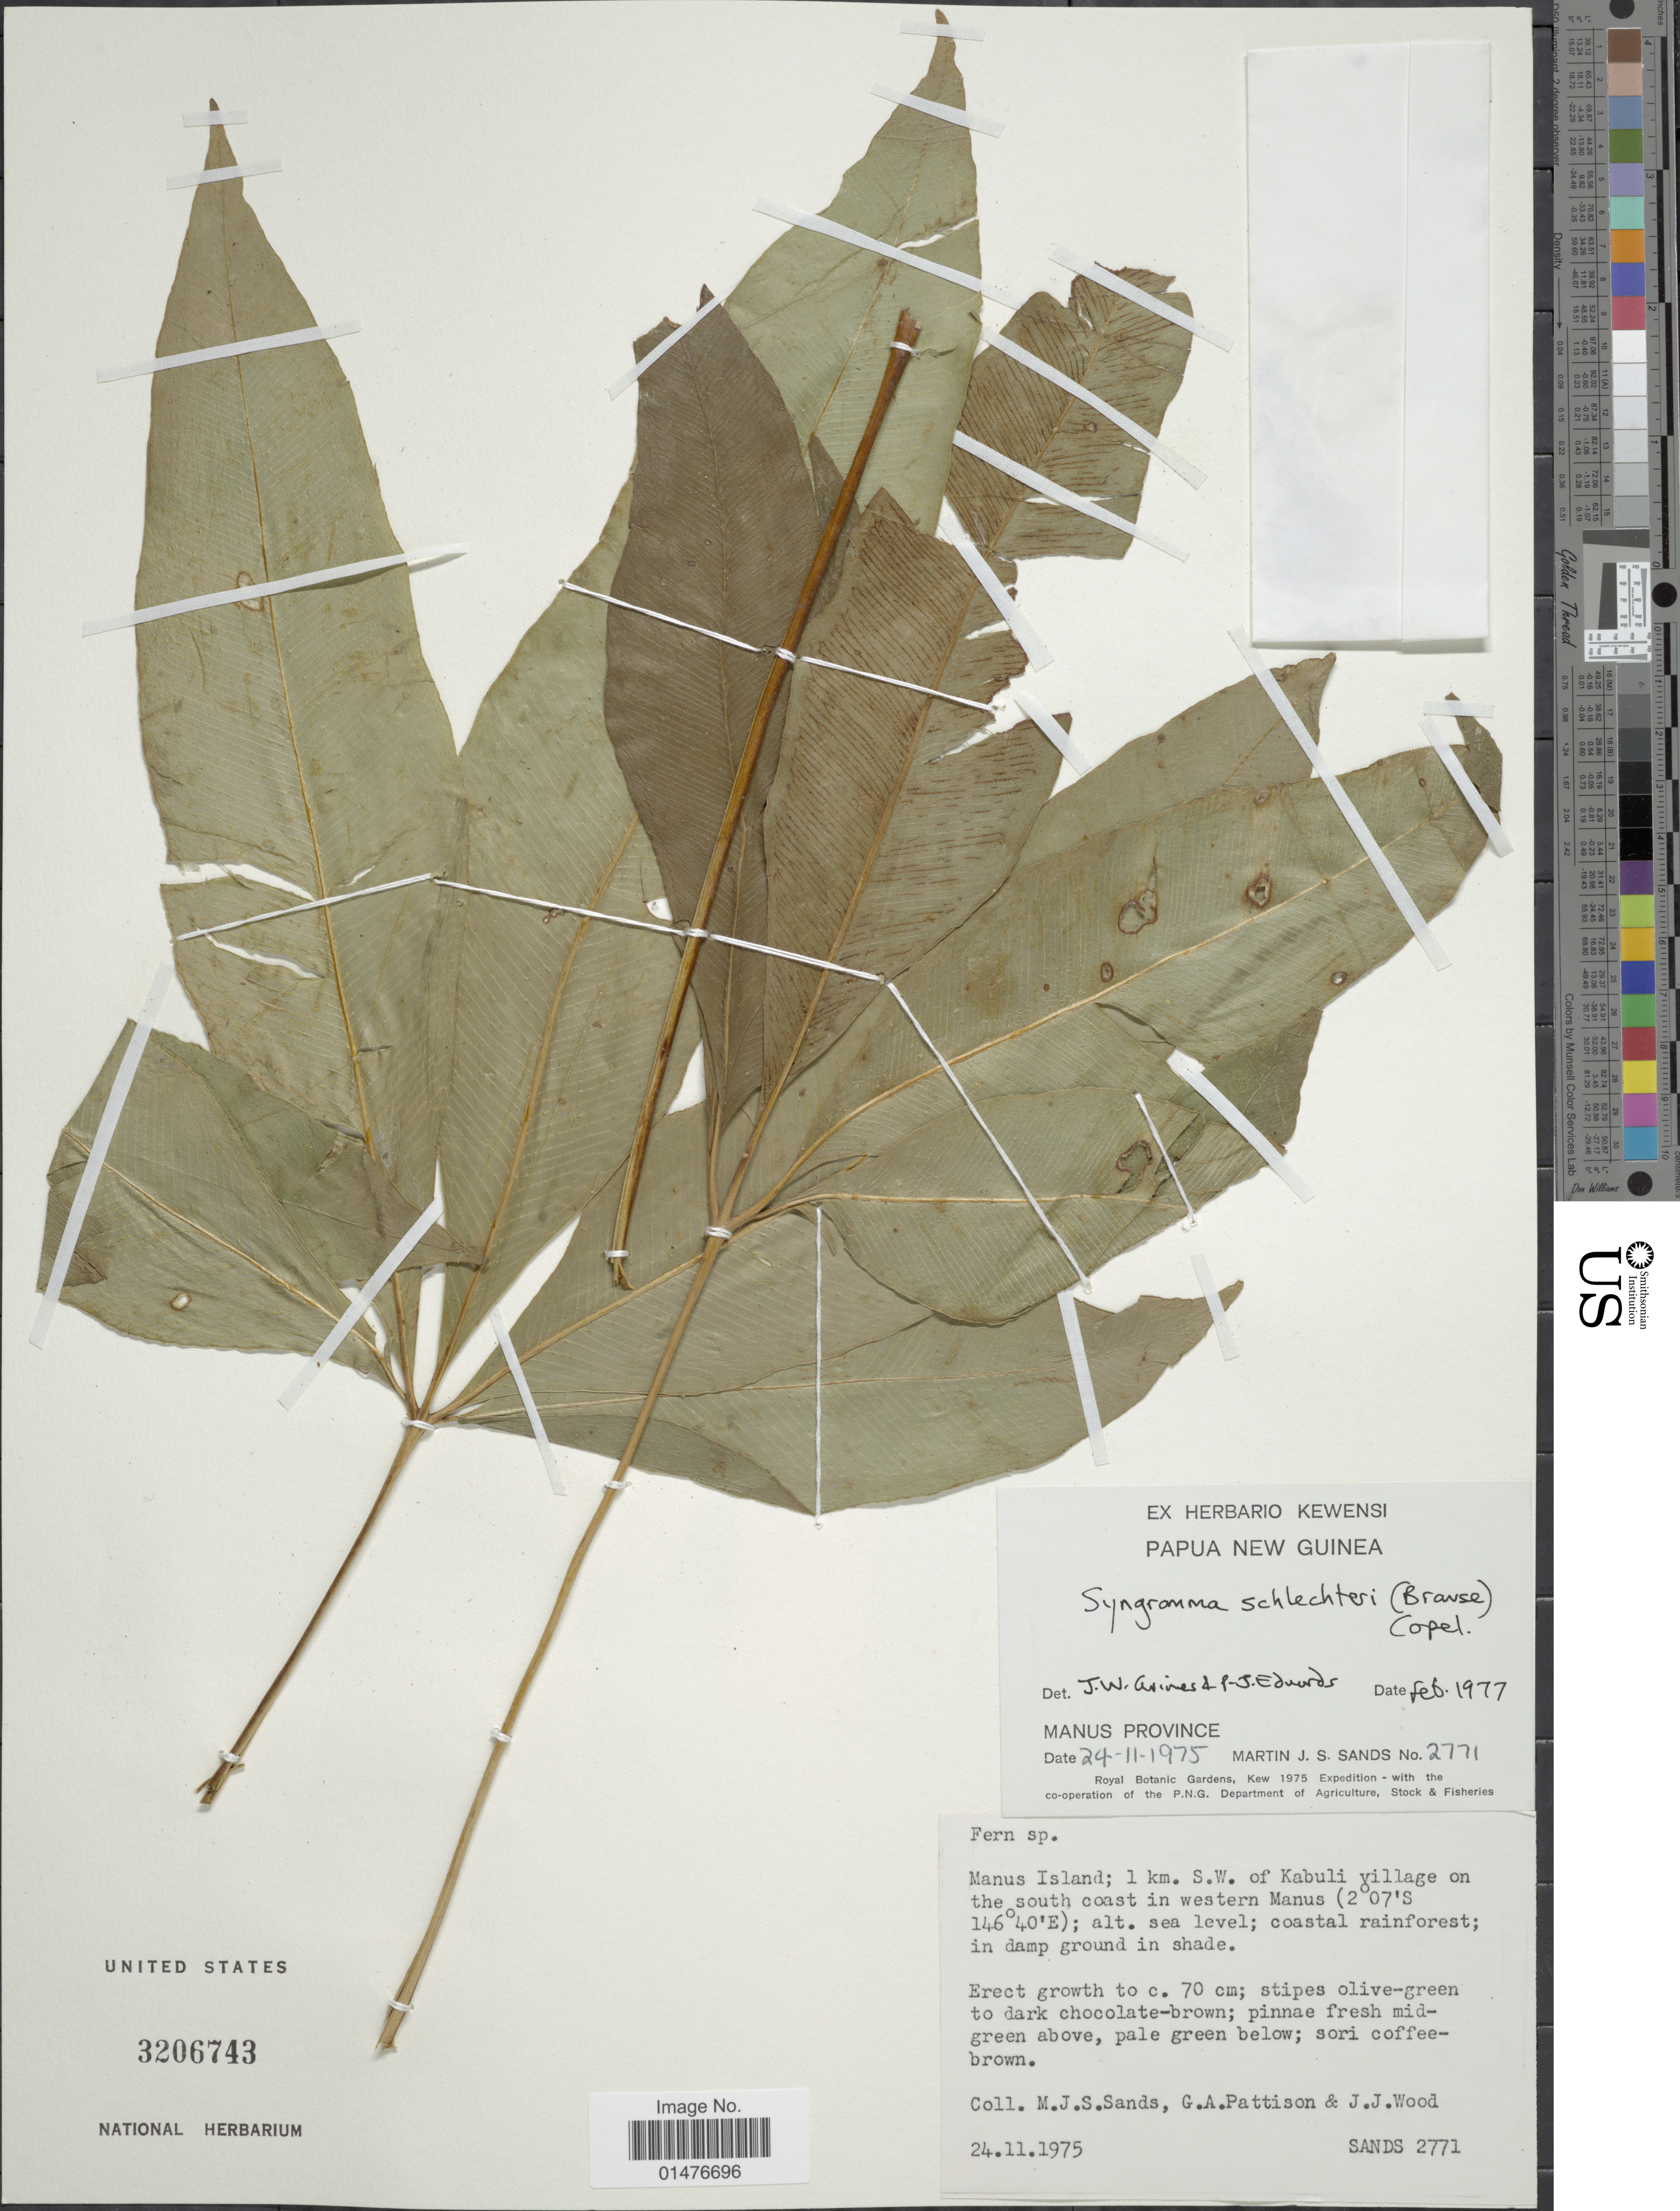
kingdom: Plantae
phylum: Tracheophyta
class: Polypodiopsida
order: Polypodiales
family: Pteridaceae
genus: Syngramma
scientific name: Syngramma schlechteri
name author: Brause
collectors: M. Sands, G. Pattison & J. Wood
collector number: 2771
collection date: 1975-11-24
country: Papua New Guinea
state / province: Manus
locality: Manus Island; 1 km. S.W. of Kabuli village on the south coast in western Manus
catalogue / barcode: US 3206743